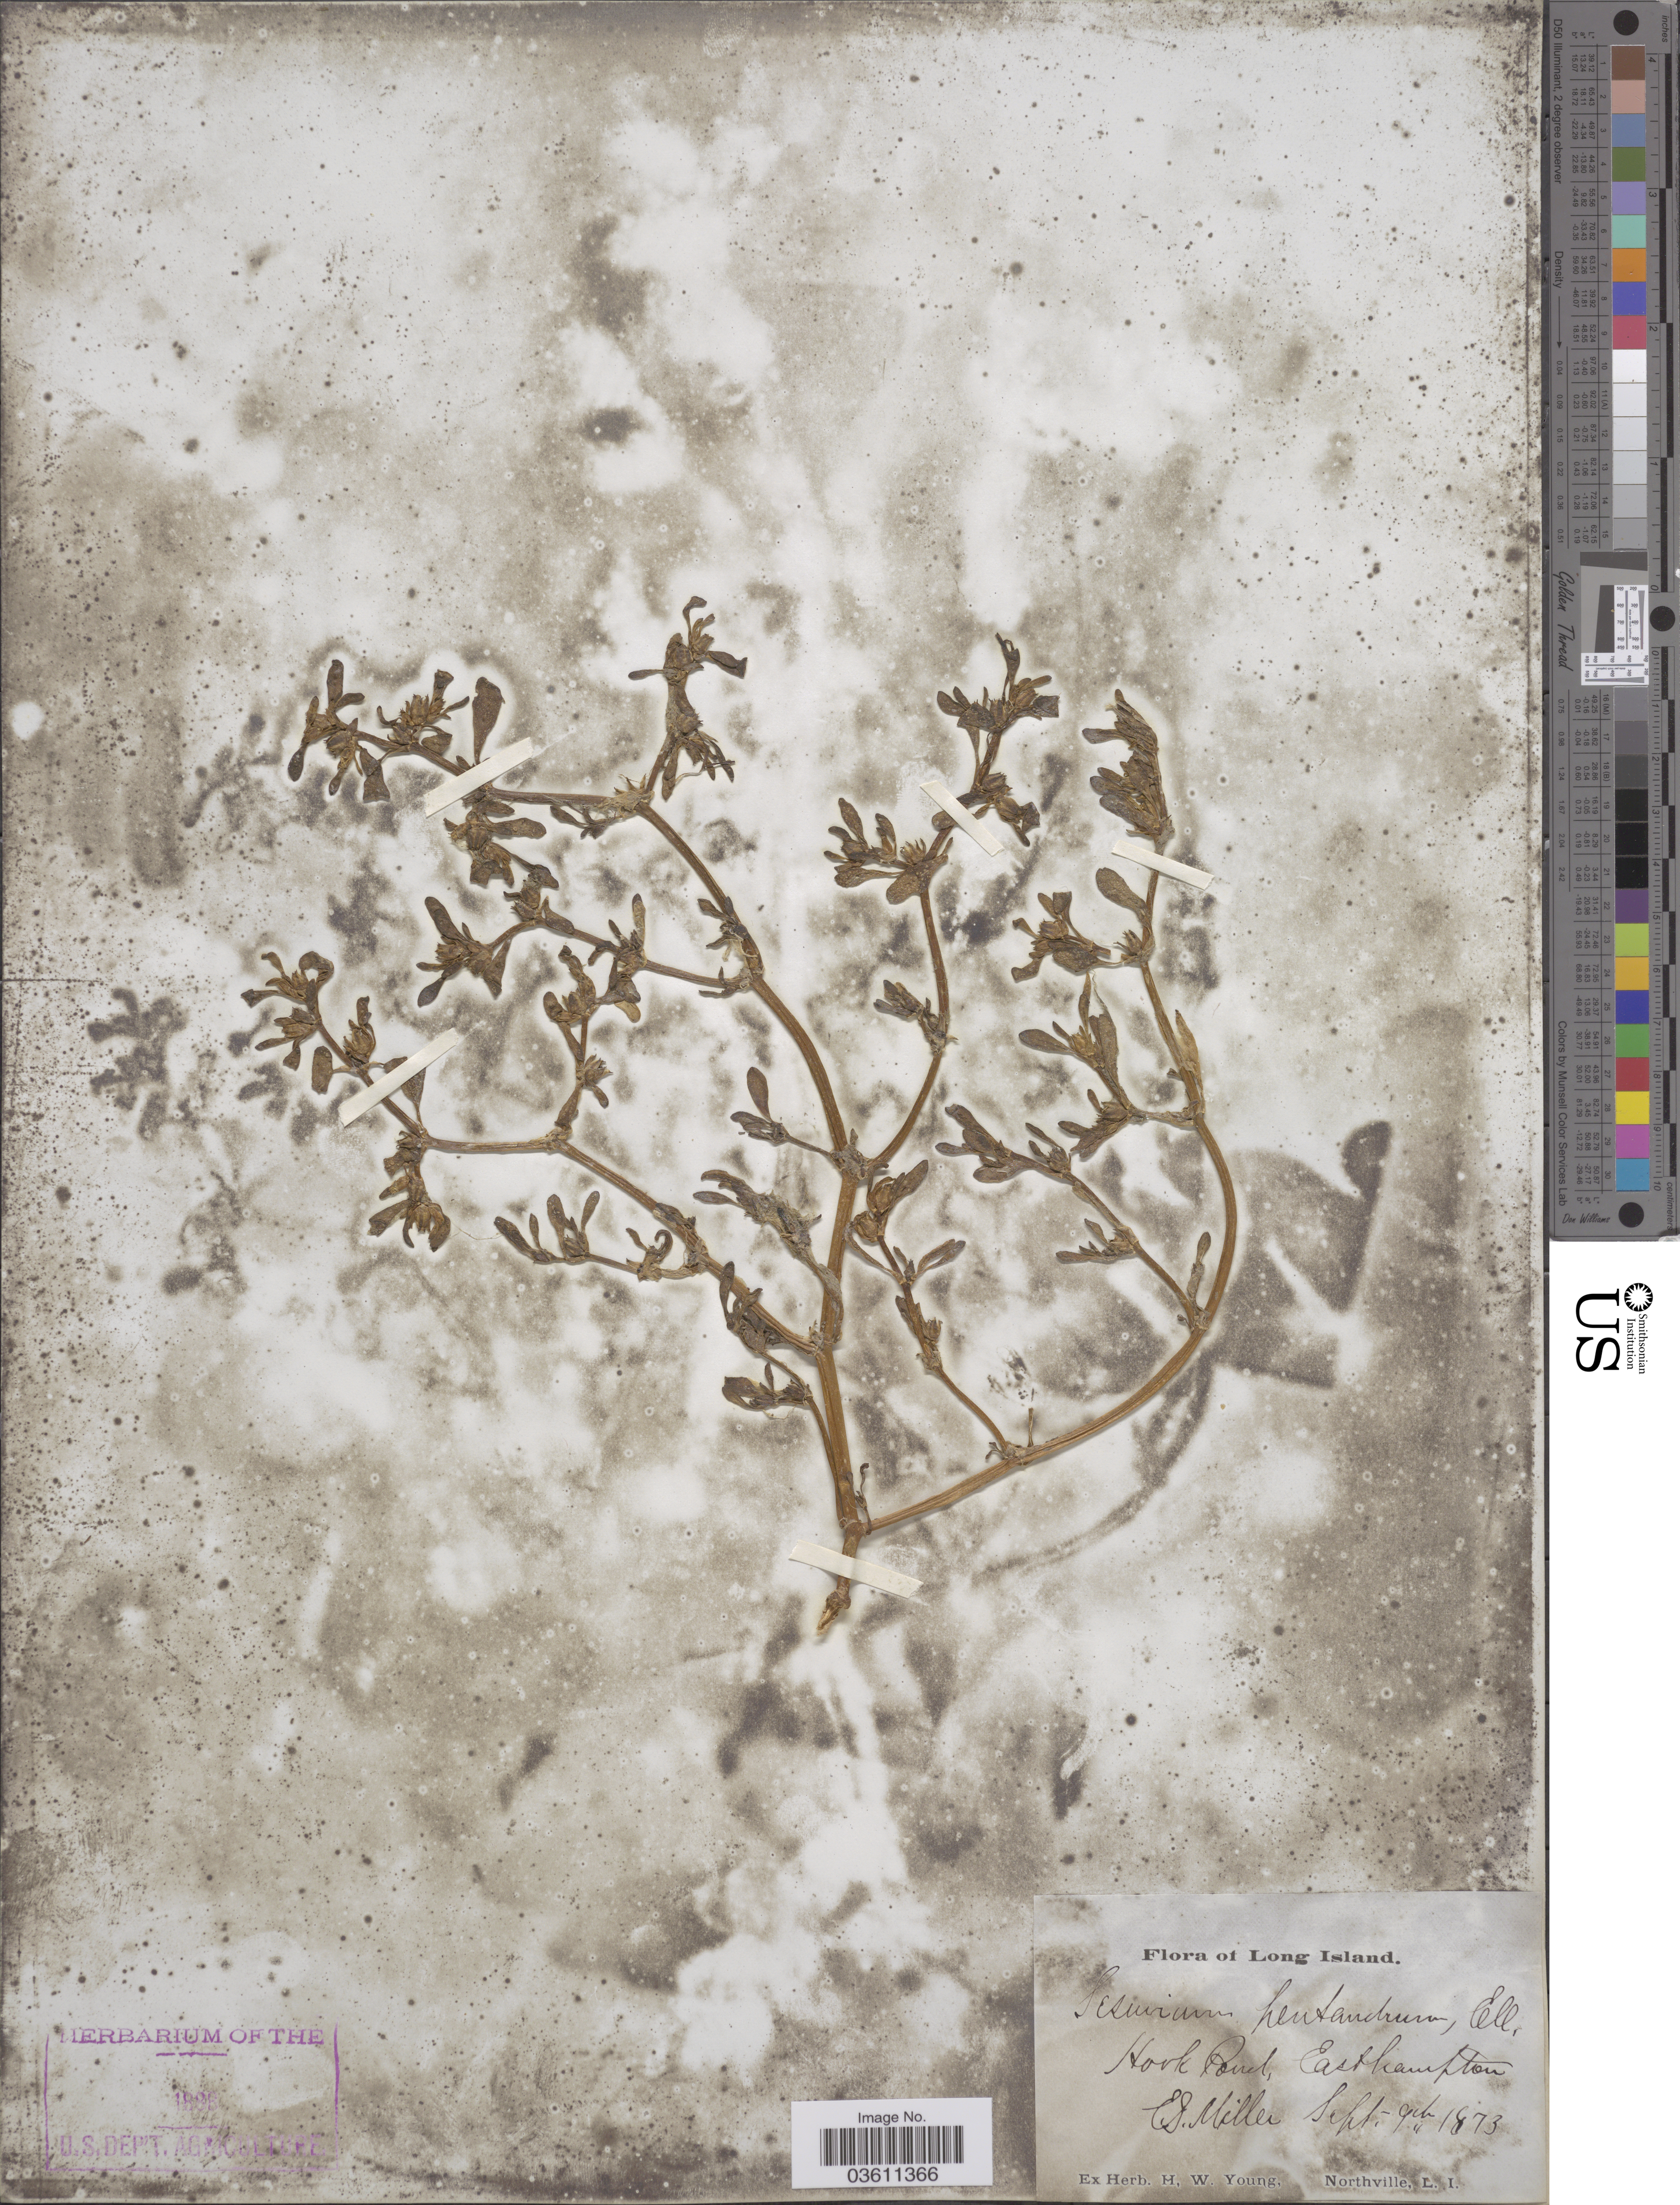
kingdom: Plantae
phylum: Tracheophyta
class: Magnoliopsida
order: Caryophyllales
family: Aizoaceae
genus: Sesuvium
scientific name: Sesuvium maritimum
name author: (Walter) Britton, Stearns & Poggenb.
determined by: Strong, Mark T., (BOT), Smithsonian Institution - National Museum of Natural History (UNITED STATES)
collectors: E. S. Miller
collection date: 1873-09-09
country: United States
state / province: New York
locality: Long Island. Hook Pond, East Hampton.